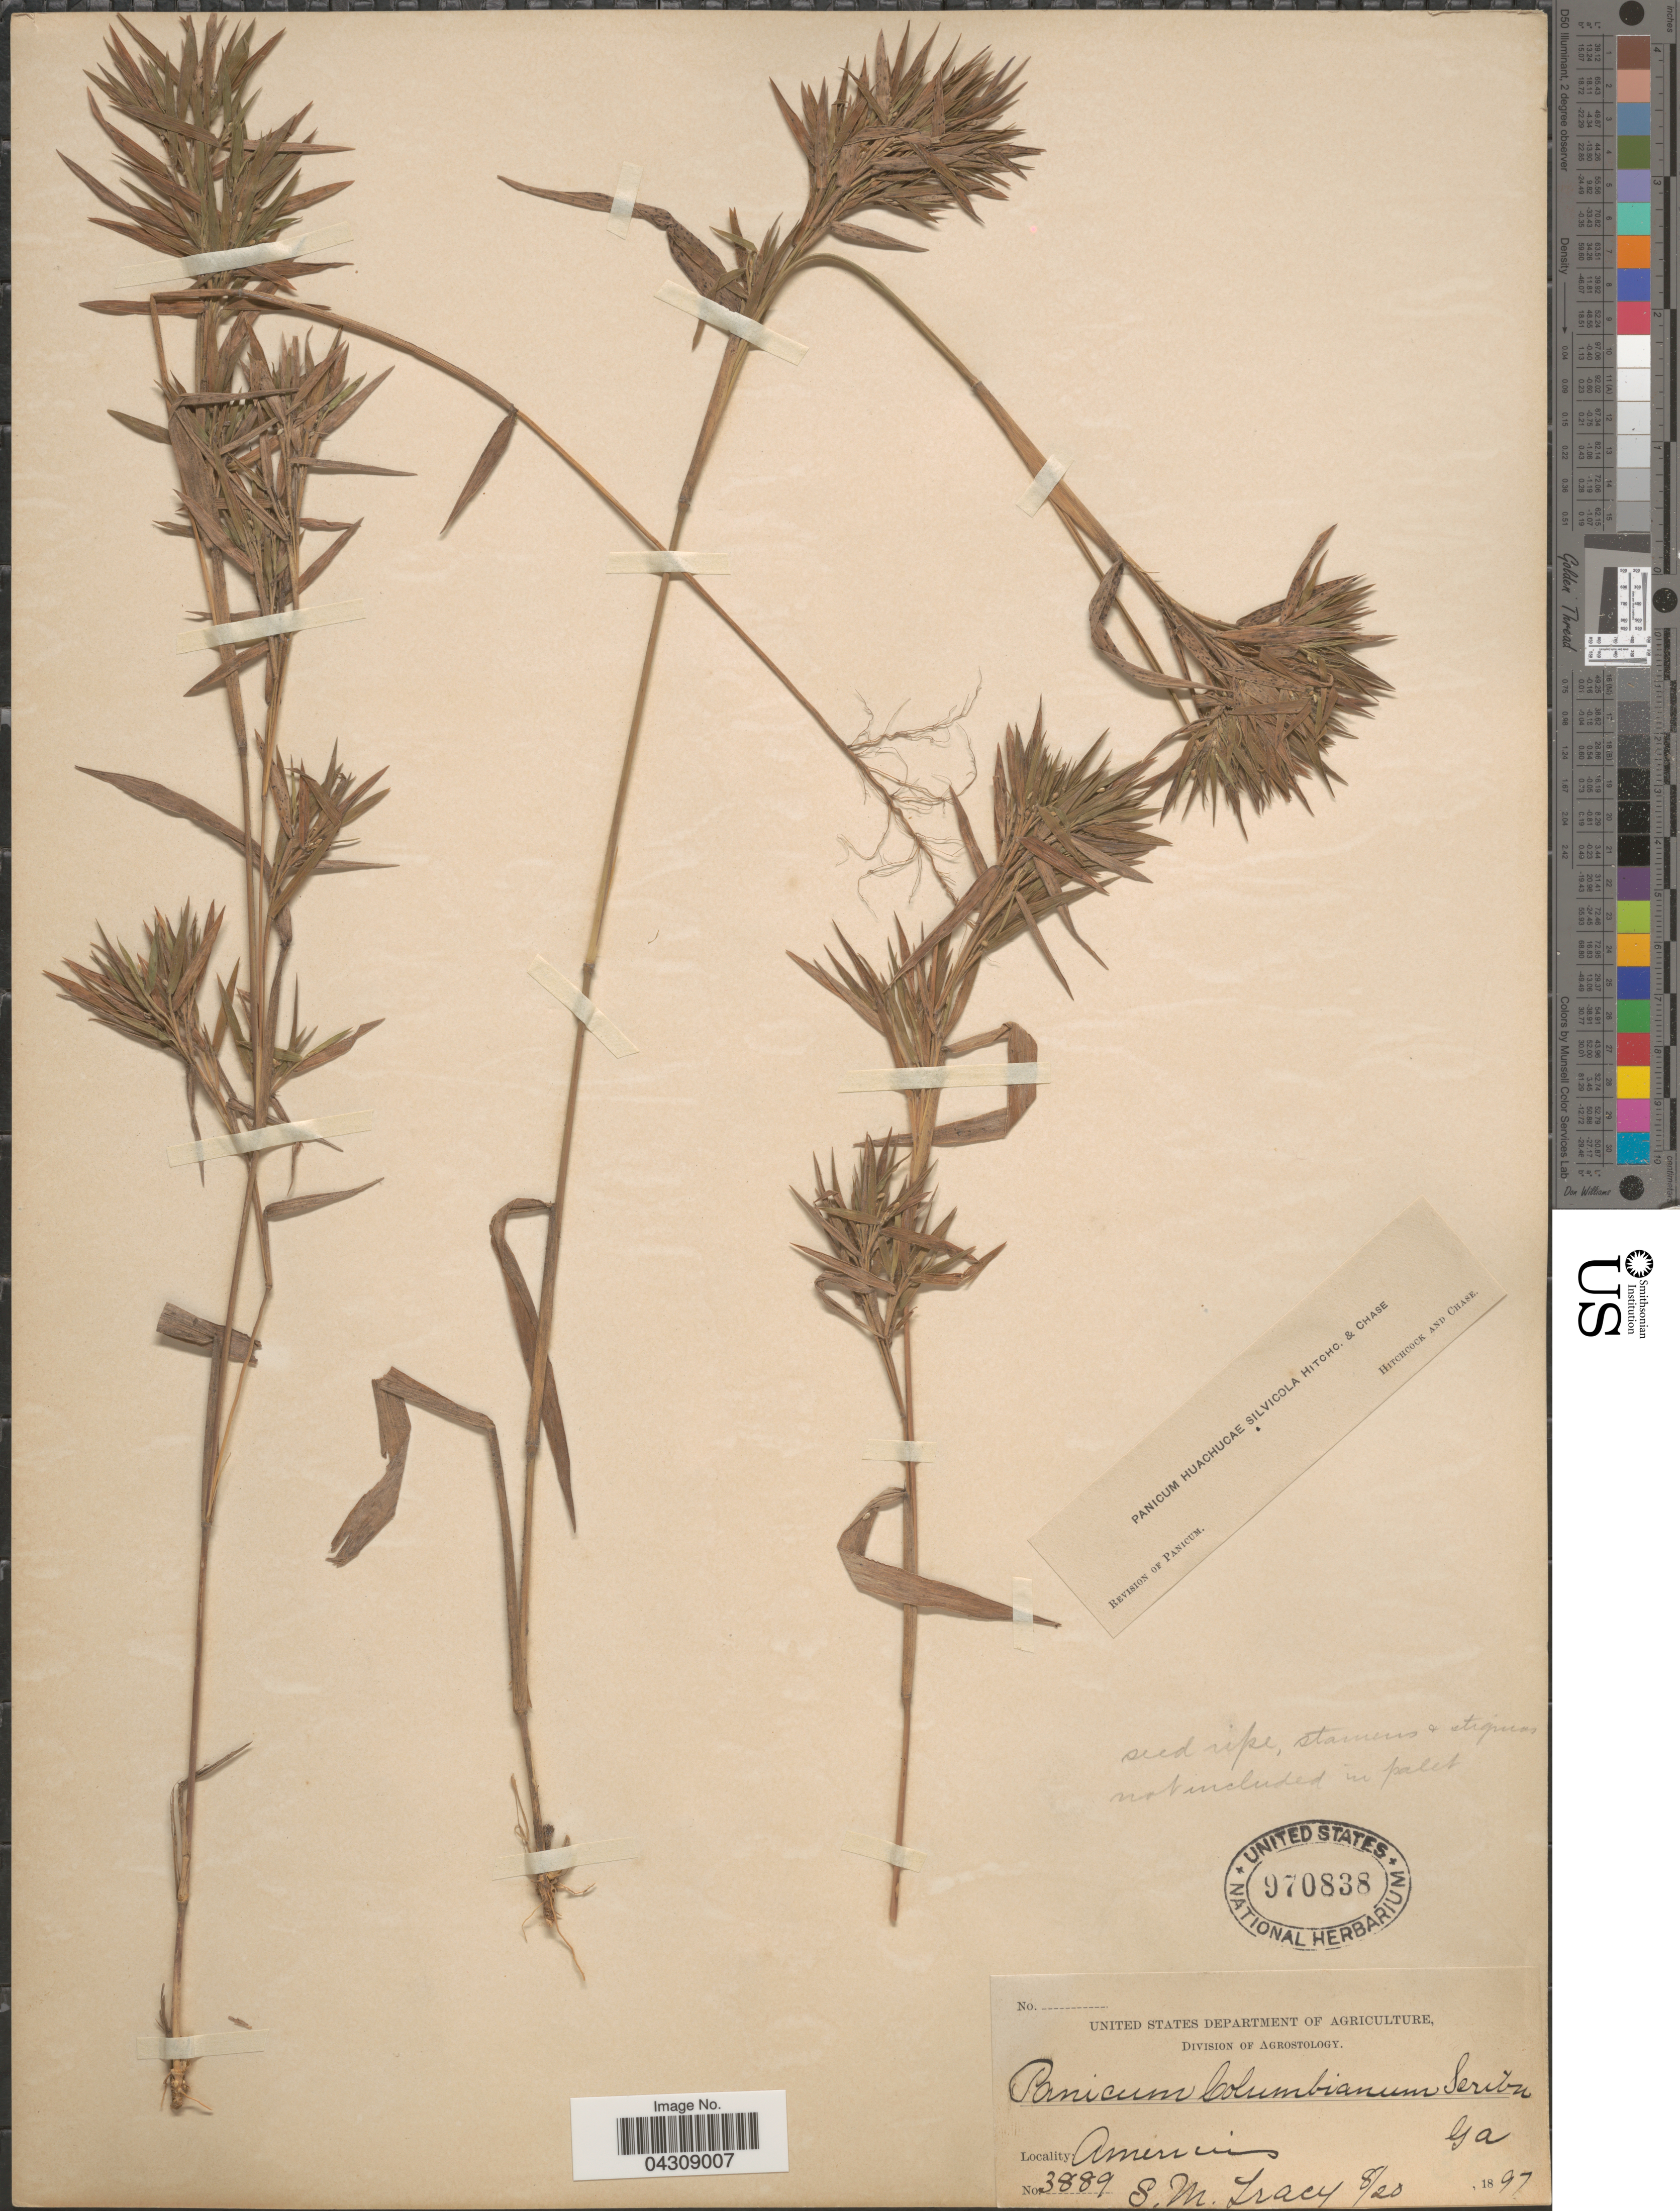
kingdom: Plantae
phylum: Tracheophyta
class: Liliopsida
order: Poales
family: Poaceae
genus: Dichanthelium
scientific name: Dichanthelium acuminatum var. acuminatum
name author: (Sw.) Gould & C.A. Clark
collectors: S. M. Tracy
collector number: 3889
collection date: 1897-08-20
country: United States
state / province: Georgia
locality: Americus.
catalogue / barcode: US 970838